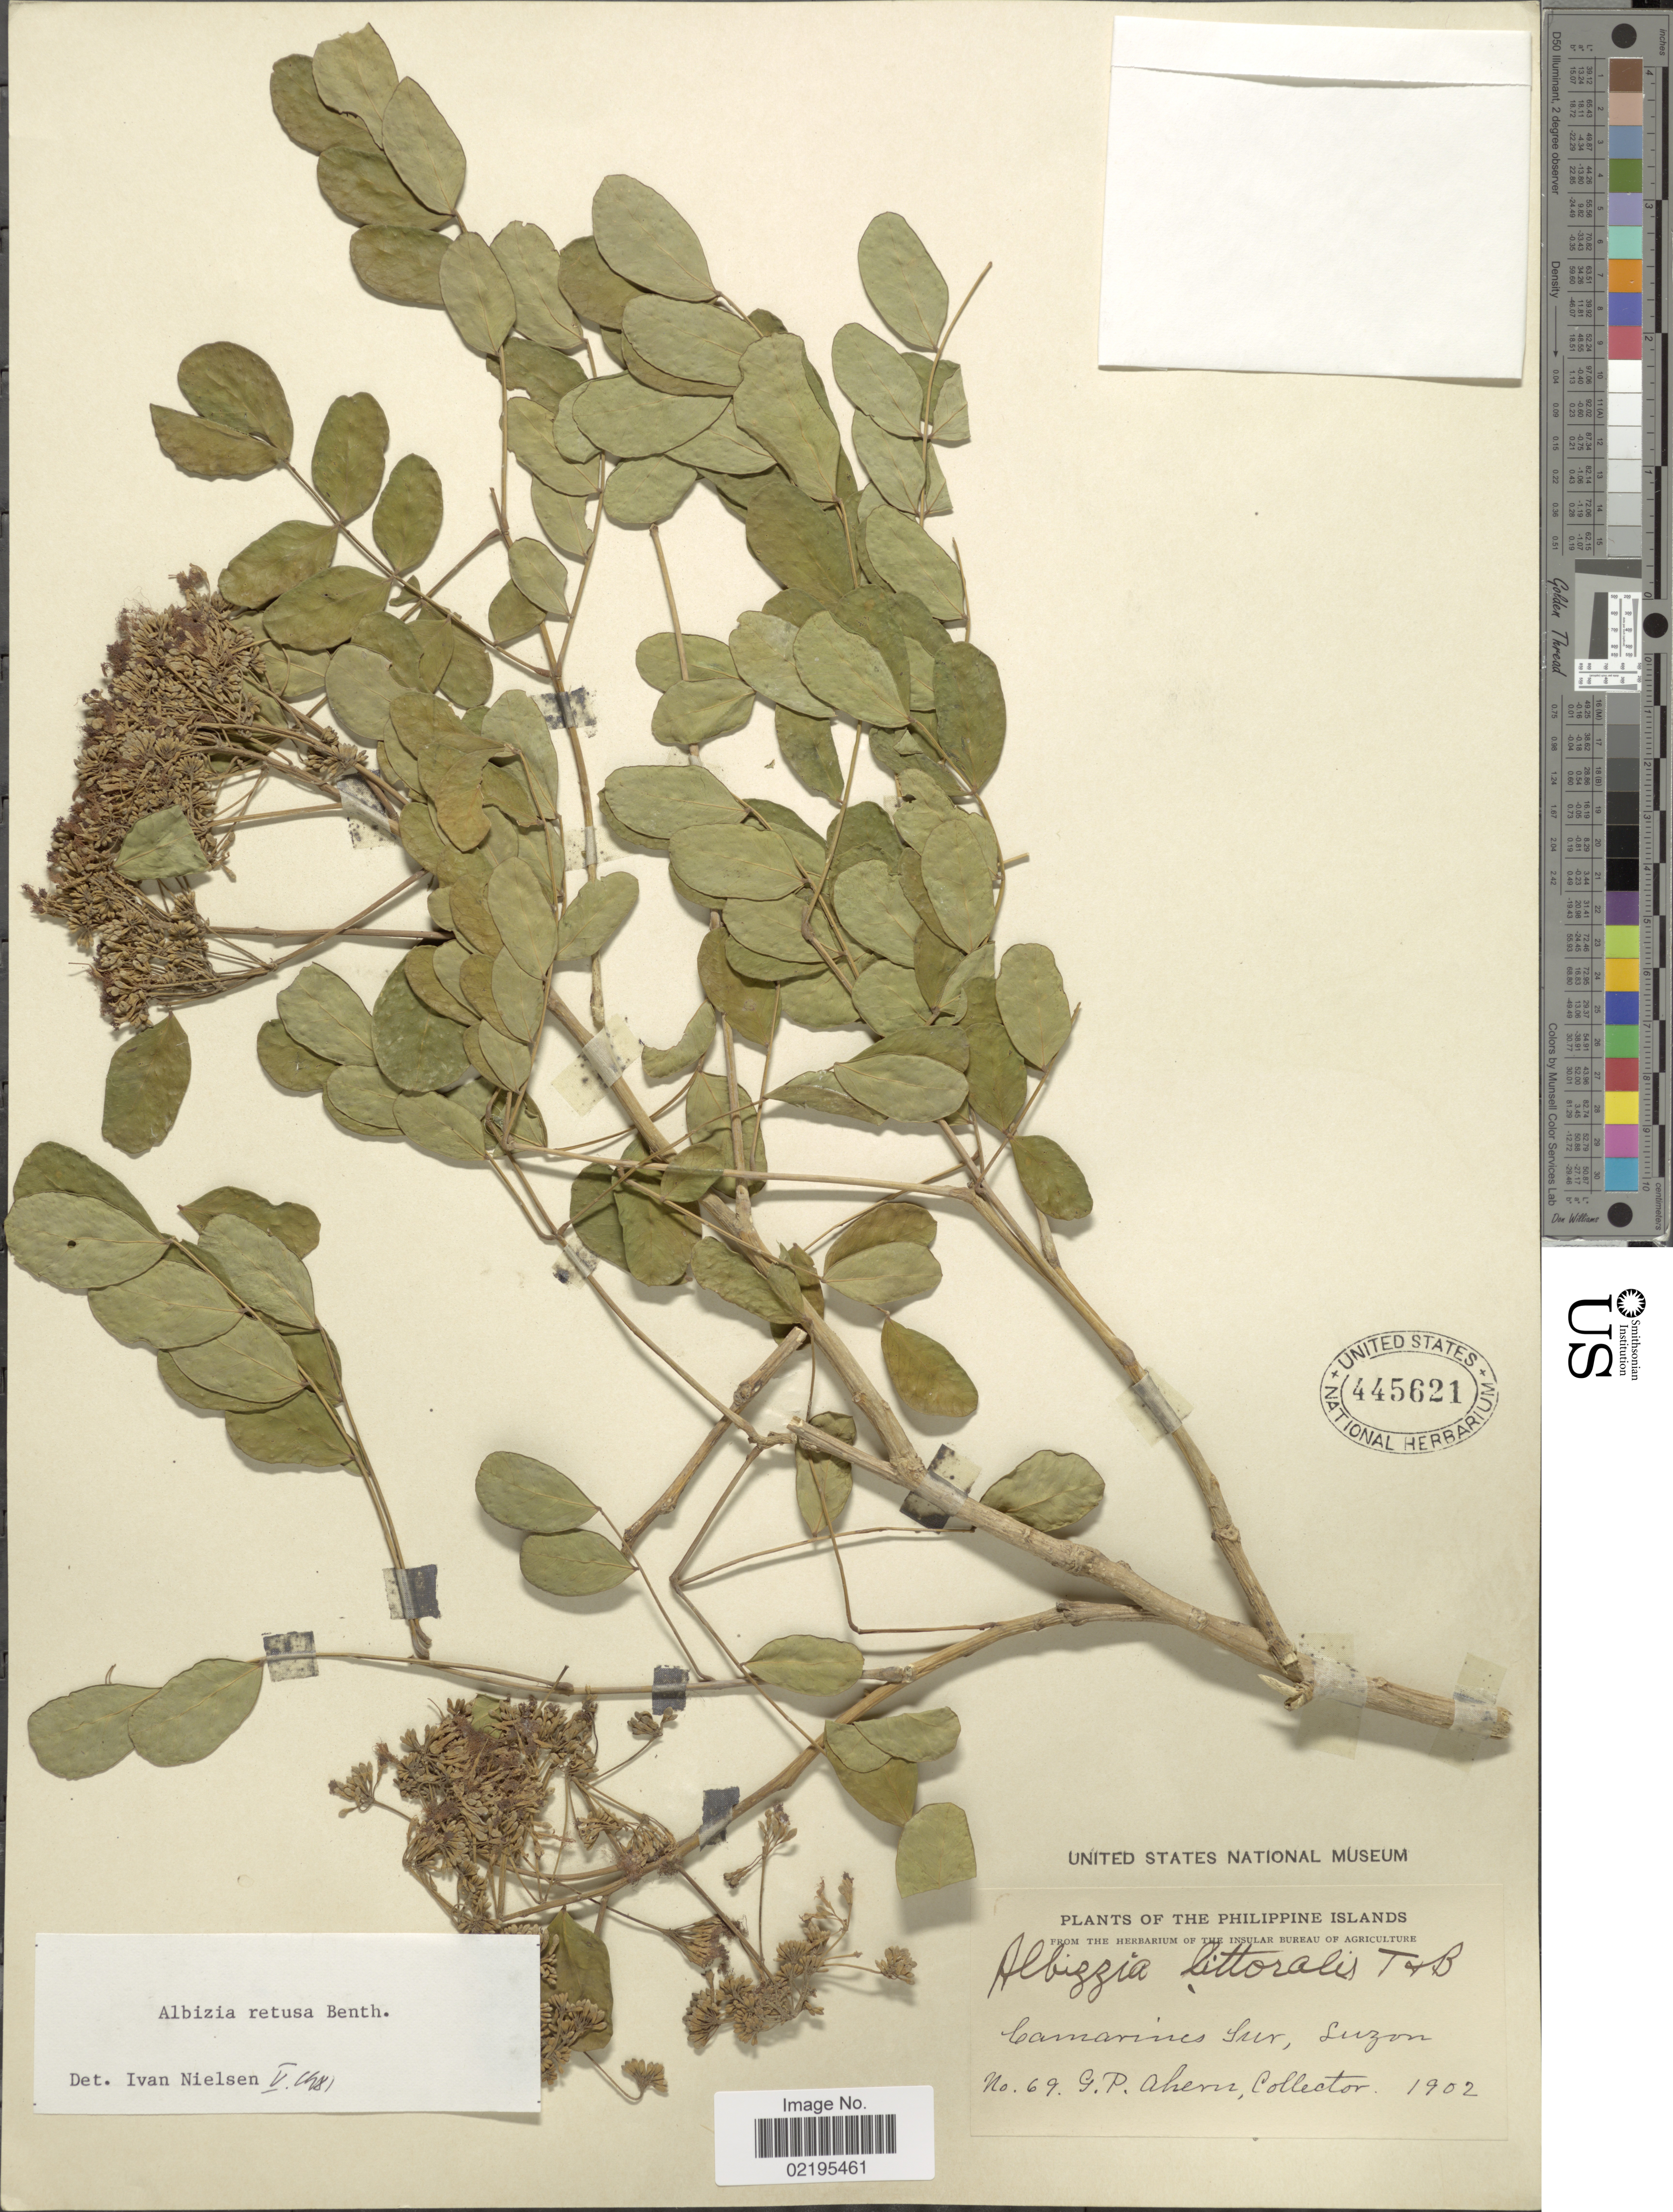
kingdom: Plantae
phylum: Tracheophyta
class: Magnoliopsida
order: Fabales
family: Fabaceae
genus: Albizia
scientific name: Albizia retusa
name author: Benth.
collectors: G. Ahern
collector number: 69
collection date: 1902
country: Philippines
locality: Camarines Sur, Luzon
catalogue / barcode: US 445621